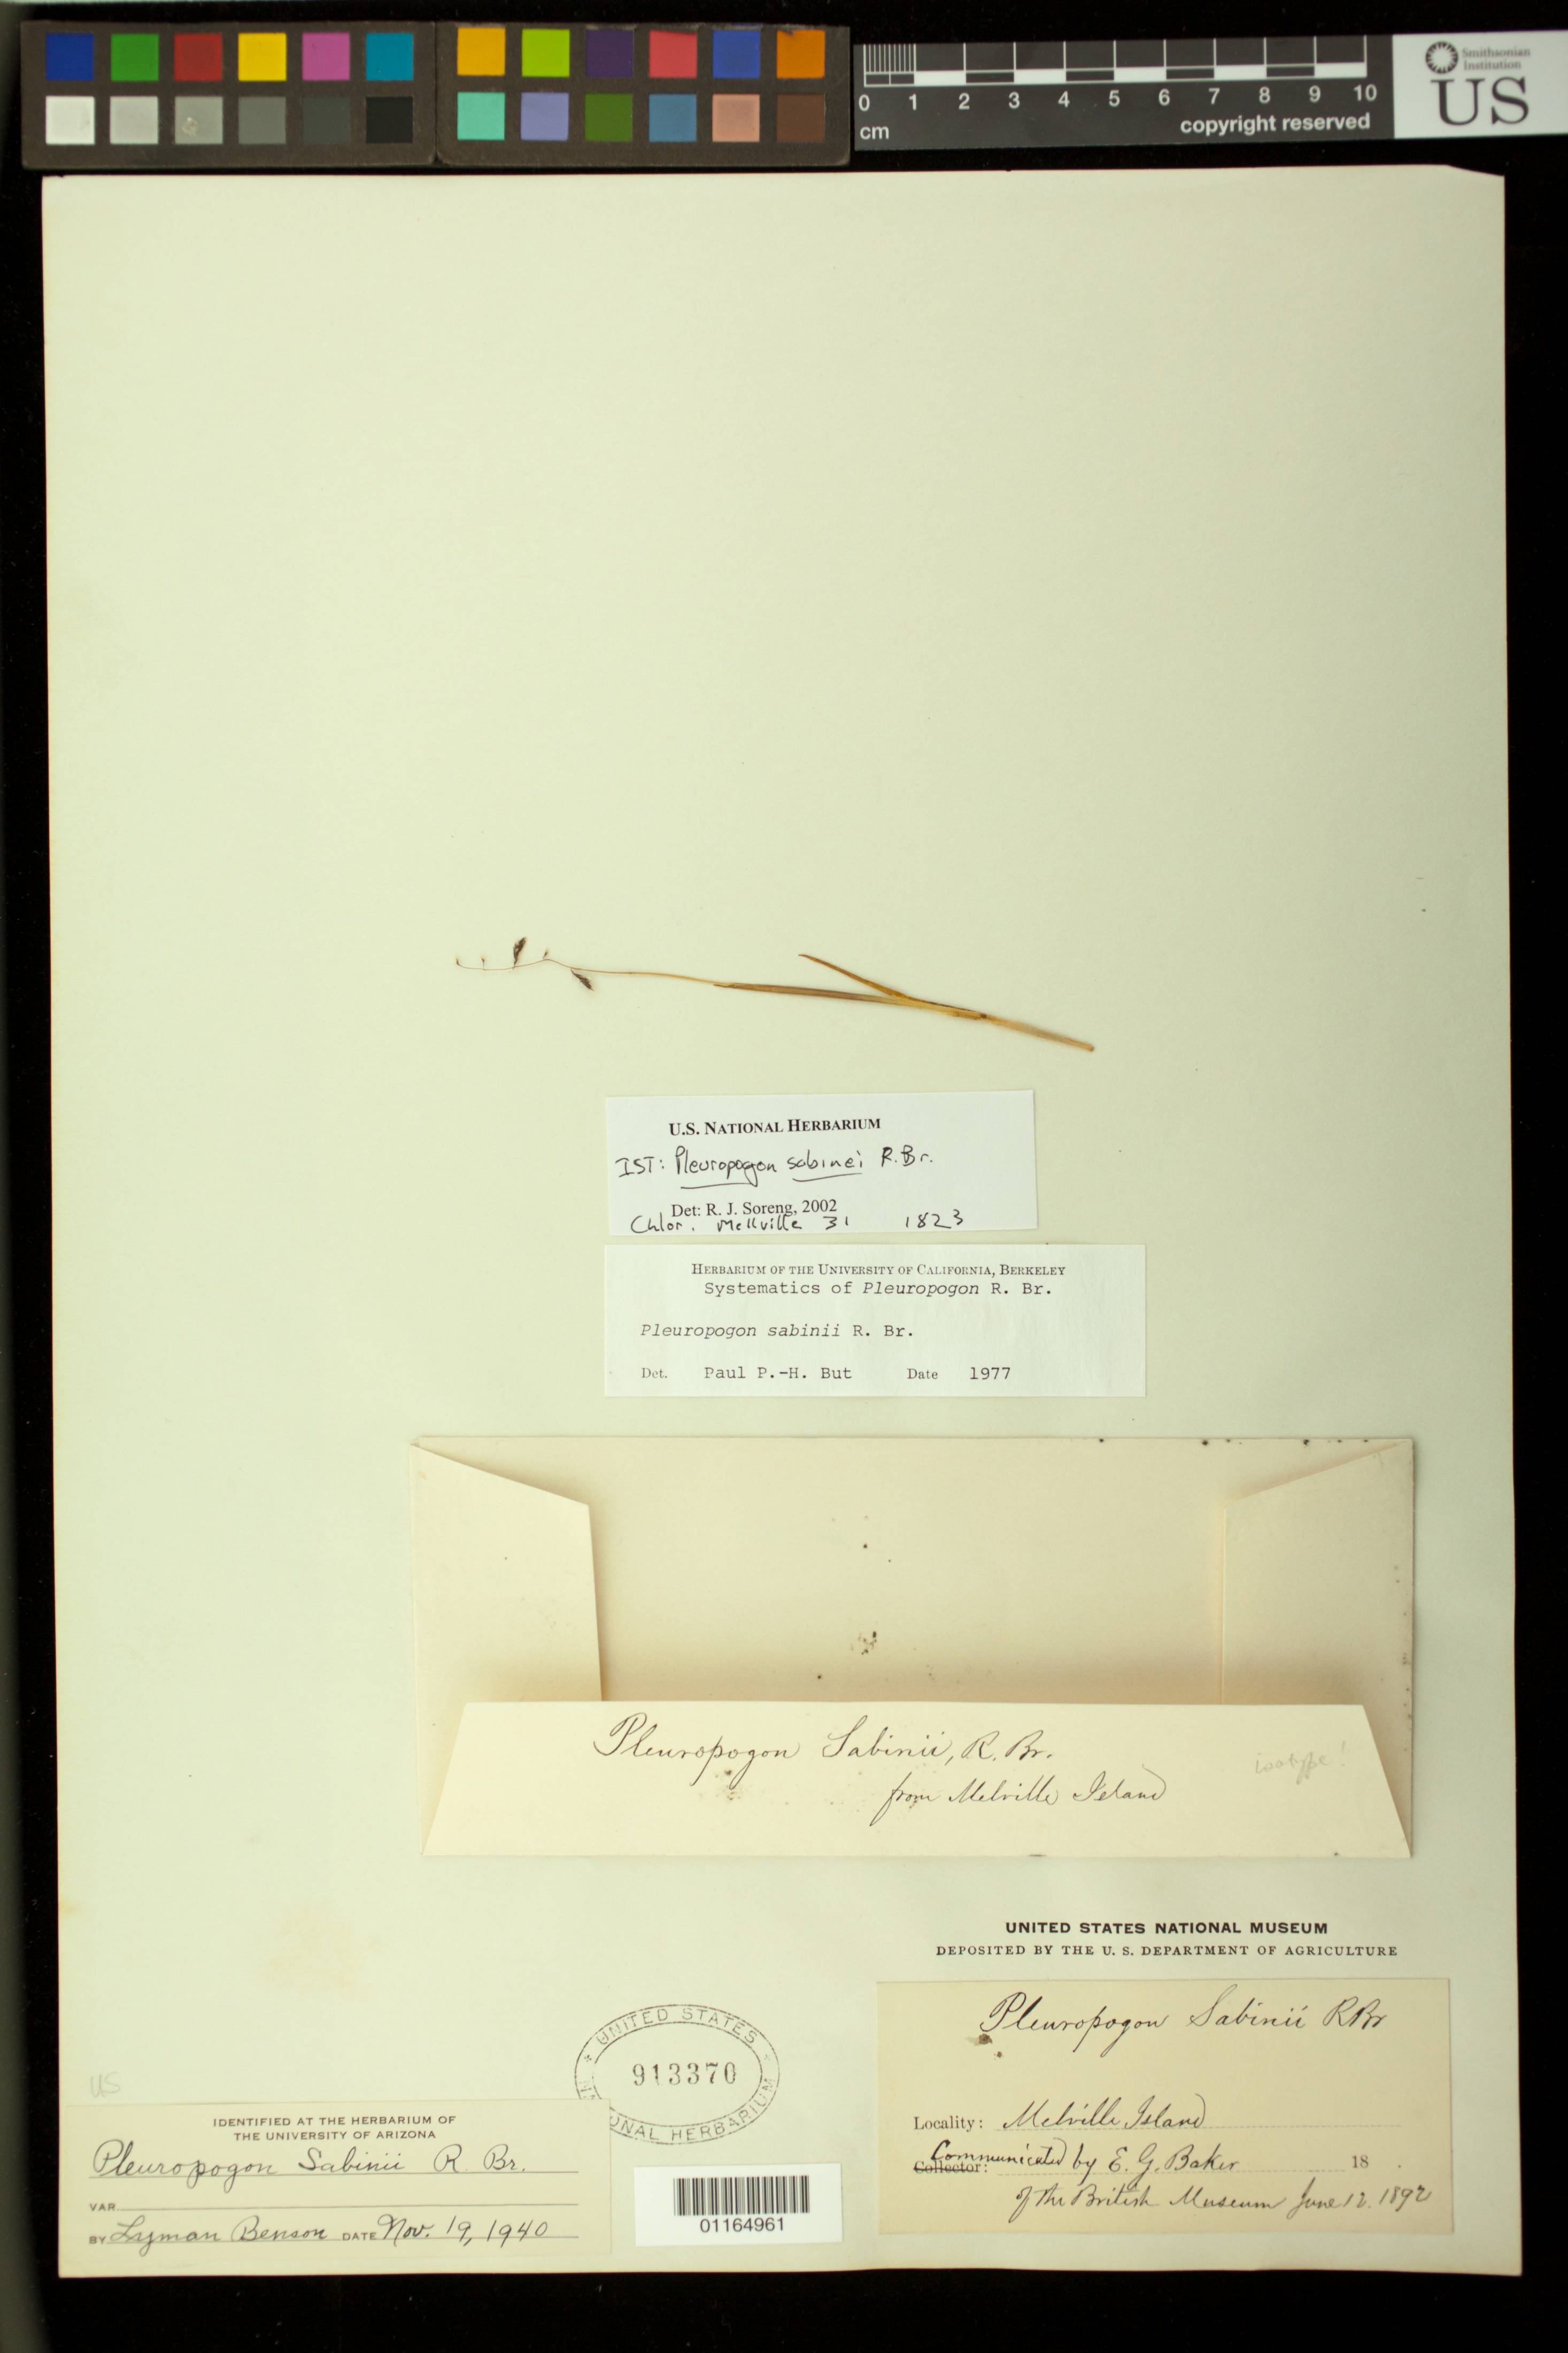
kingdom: Plantae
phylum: Tracheophyta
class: Liliopsida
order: Poales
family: Poaceae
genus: Pleuropogon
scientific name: Pleuropogon sabinei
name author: R. Br.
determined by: But, P. P. H.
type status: Isosyntype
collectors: E. Sabine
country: Canada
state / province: Nunavut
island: Melville Island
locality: Melville Island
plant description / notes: ex herb British Museum, fragmentary materials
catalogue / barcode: US 913370